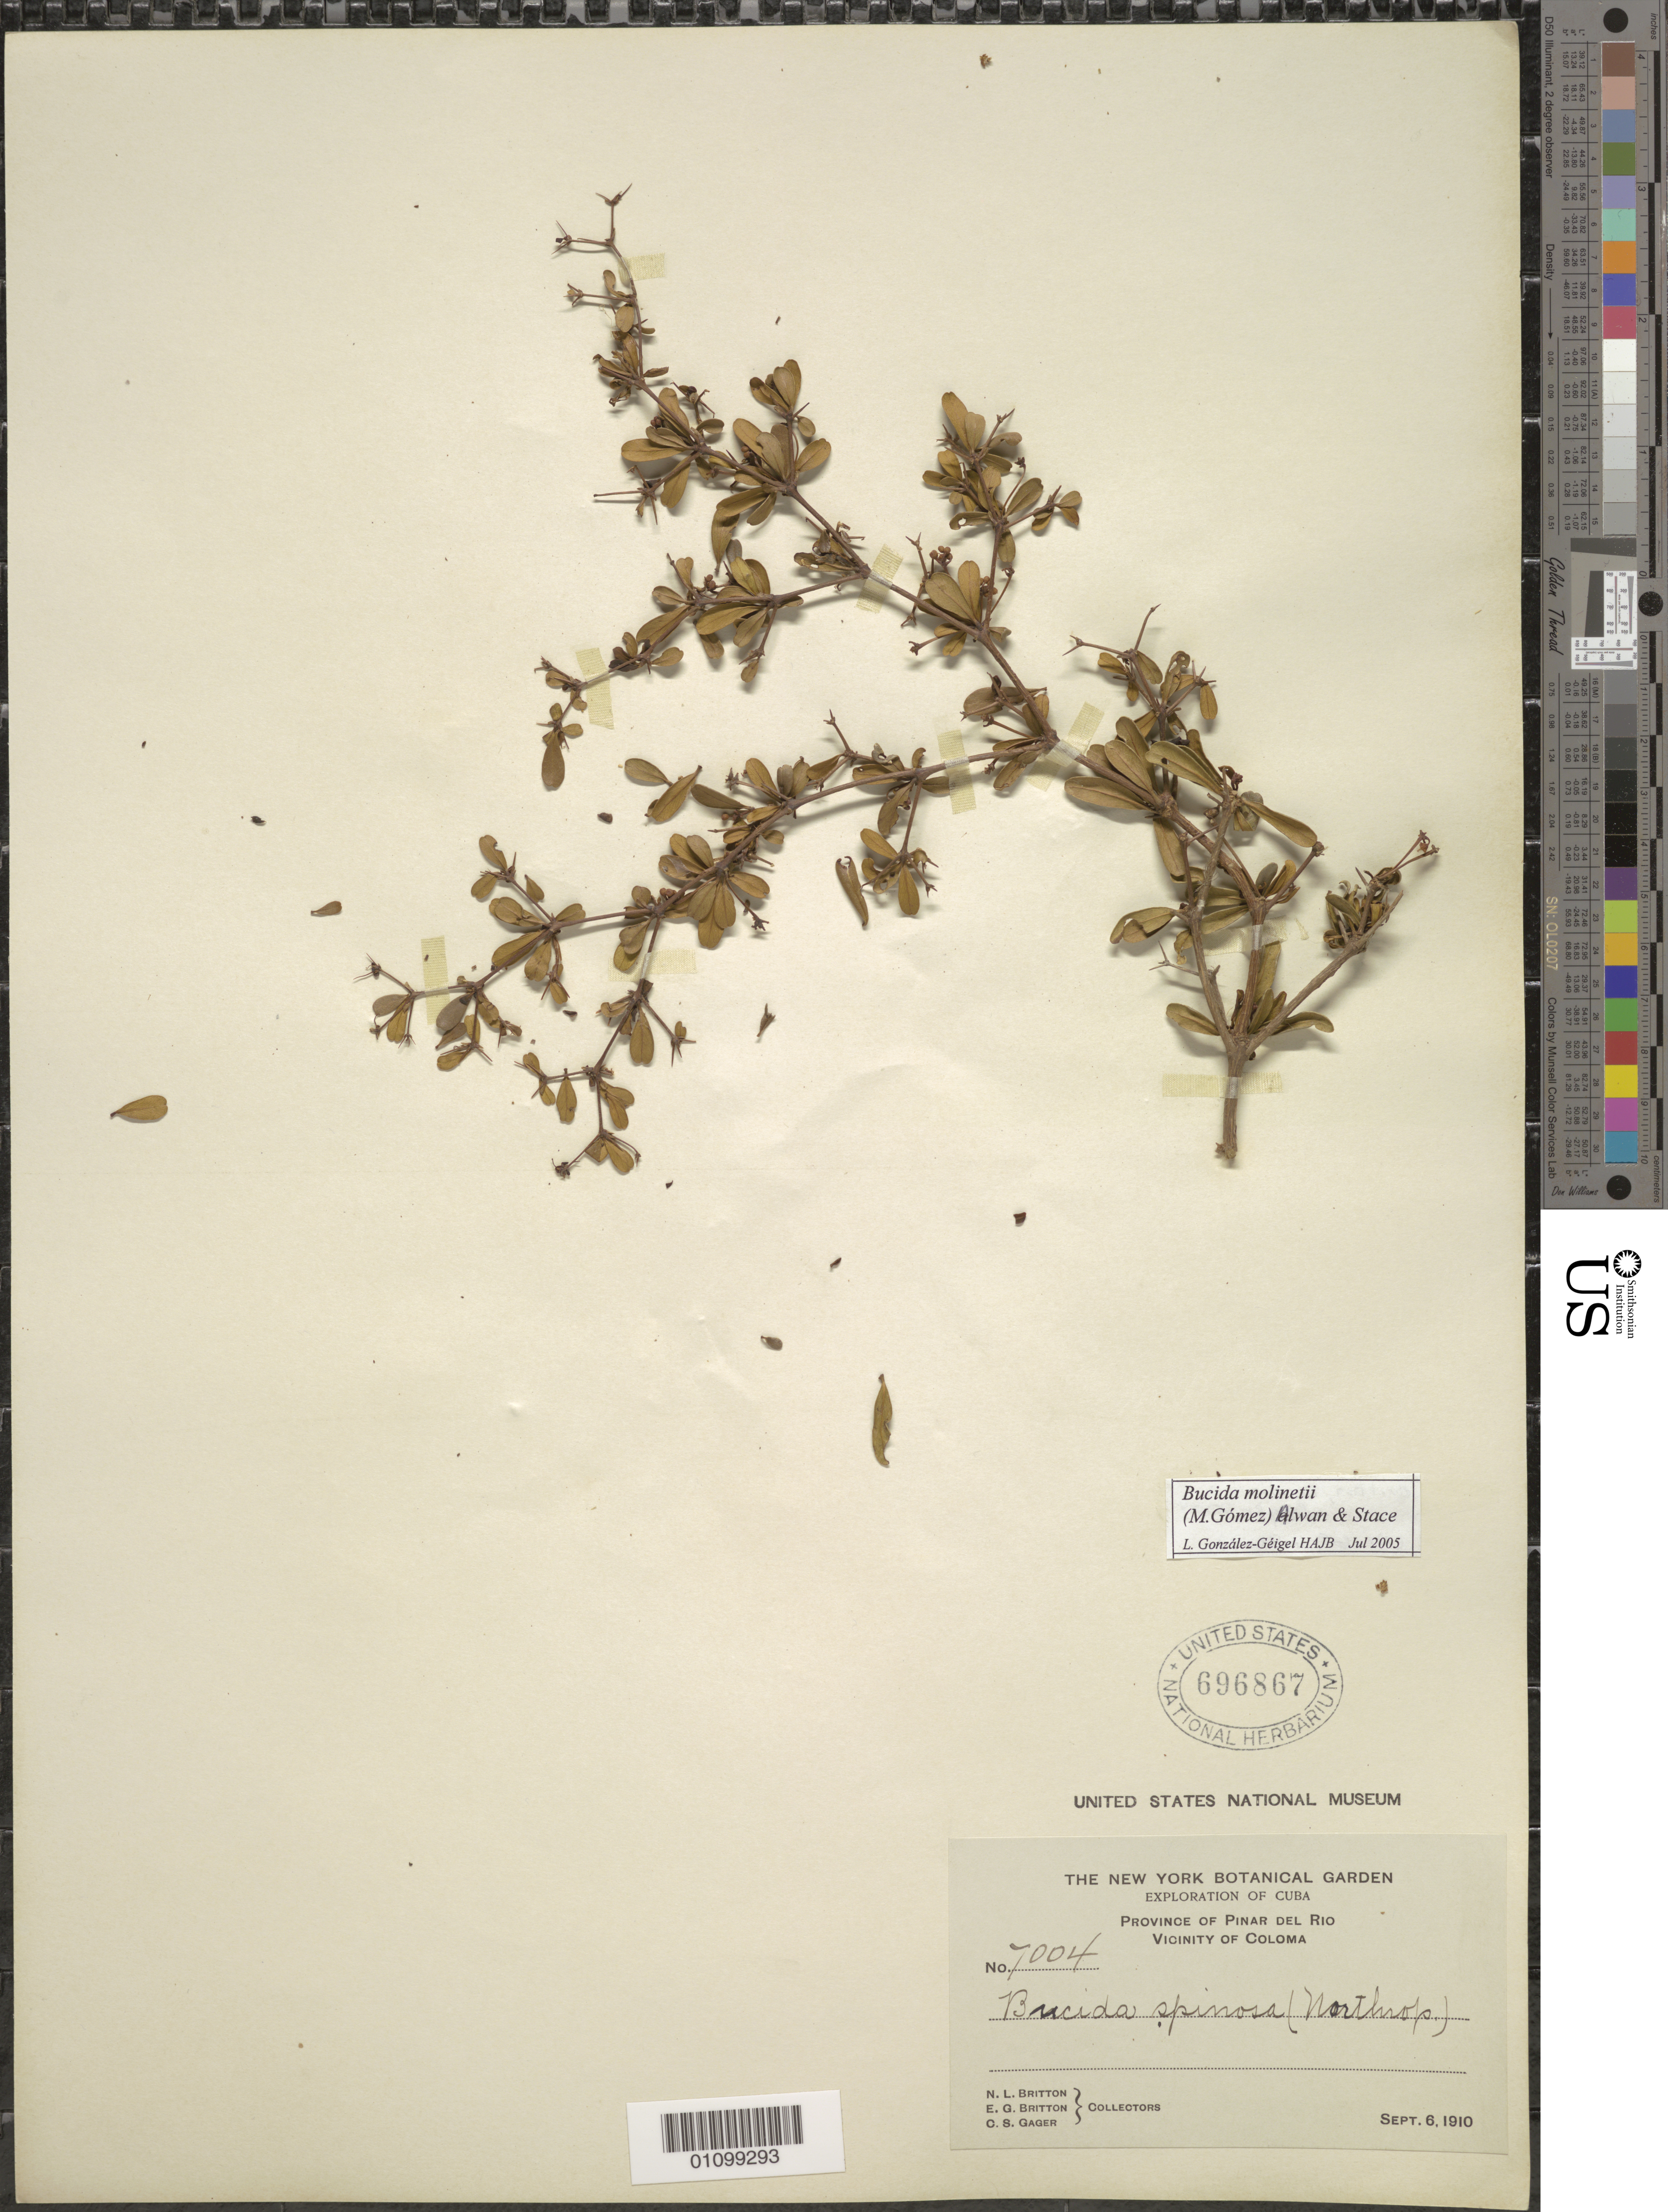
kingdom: Plantae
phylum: Tracheophyta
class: Magnoliopsida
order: Myrtales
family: Combretaceae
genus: Terminalia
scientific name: Terminalia molinetii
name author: M. Gómez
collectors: N. Britton, E. G. Britton & C. Gager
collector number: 7004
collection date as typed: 06 Sep 1910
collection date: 1910-09-06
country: Cuba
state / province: Pinar del Rio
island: Cuba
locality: Vicinity of Coloma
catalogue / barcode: US 696867